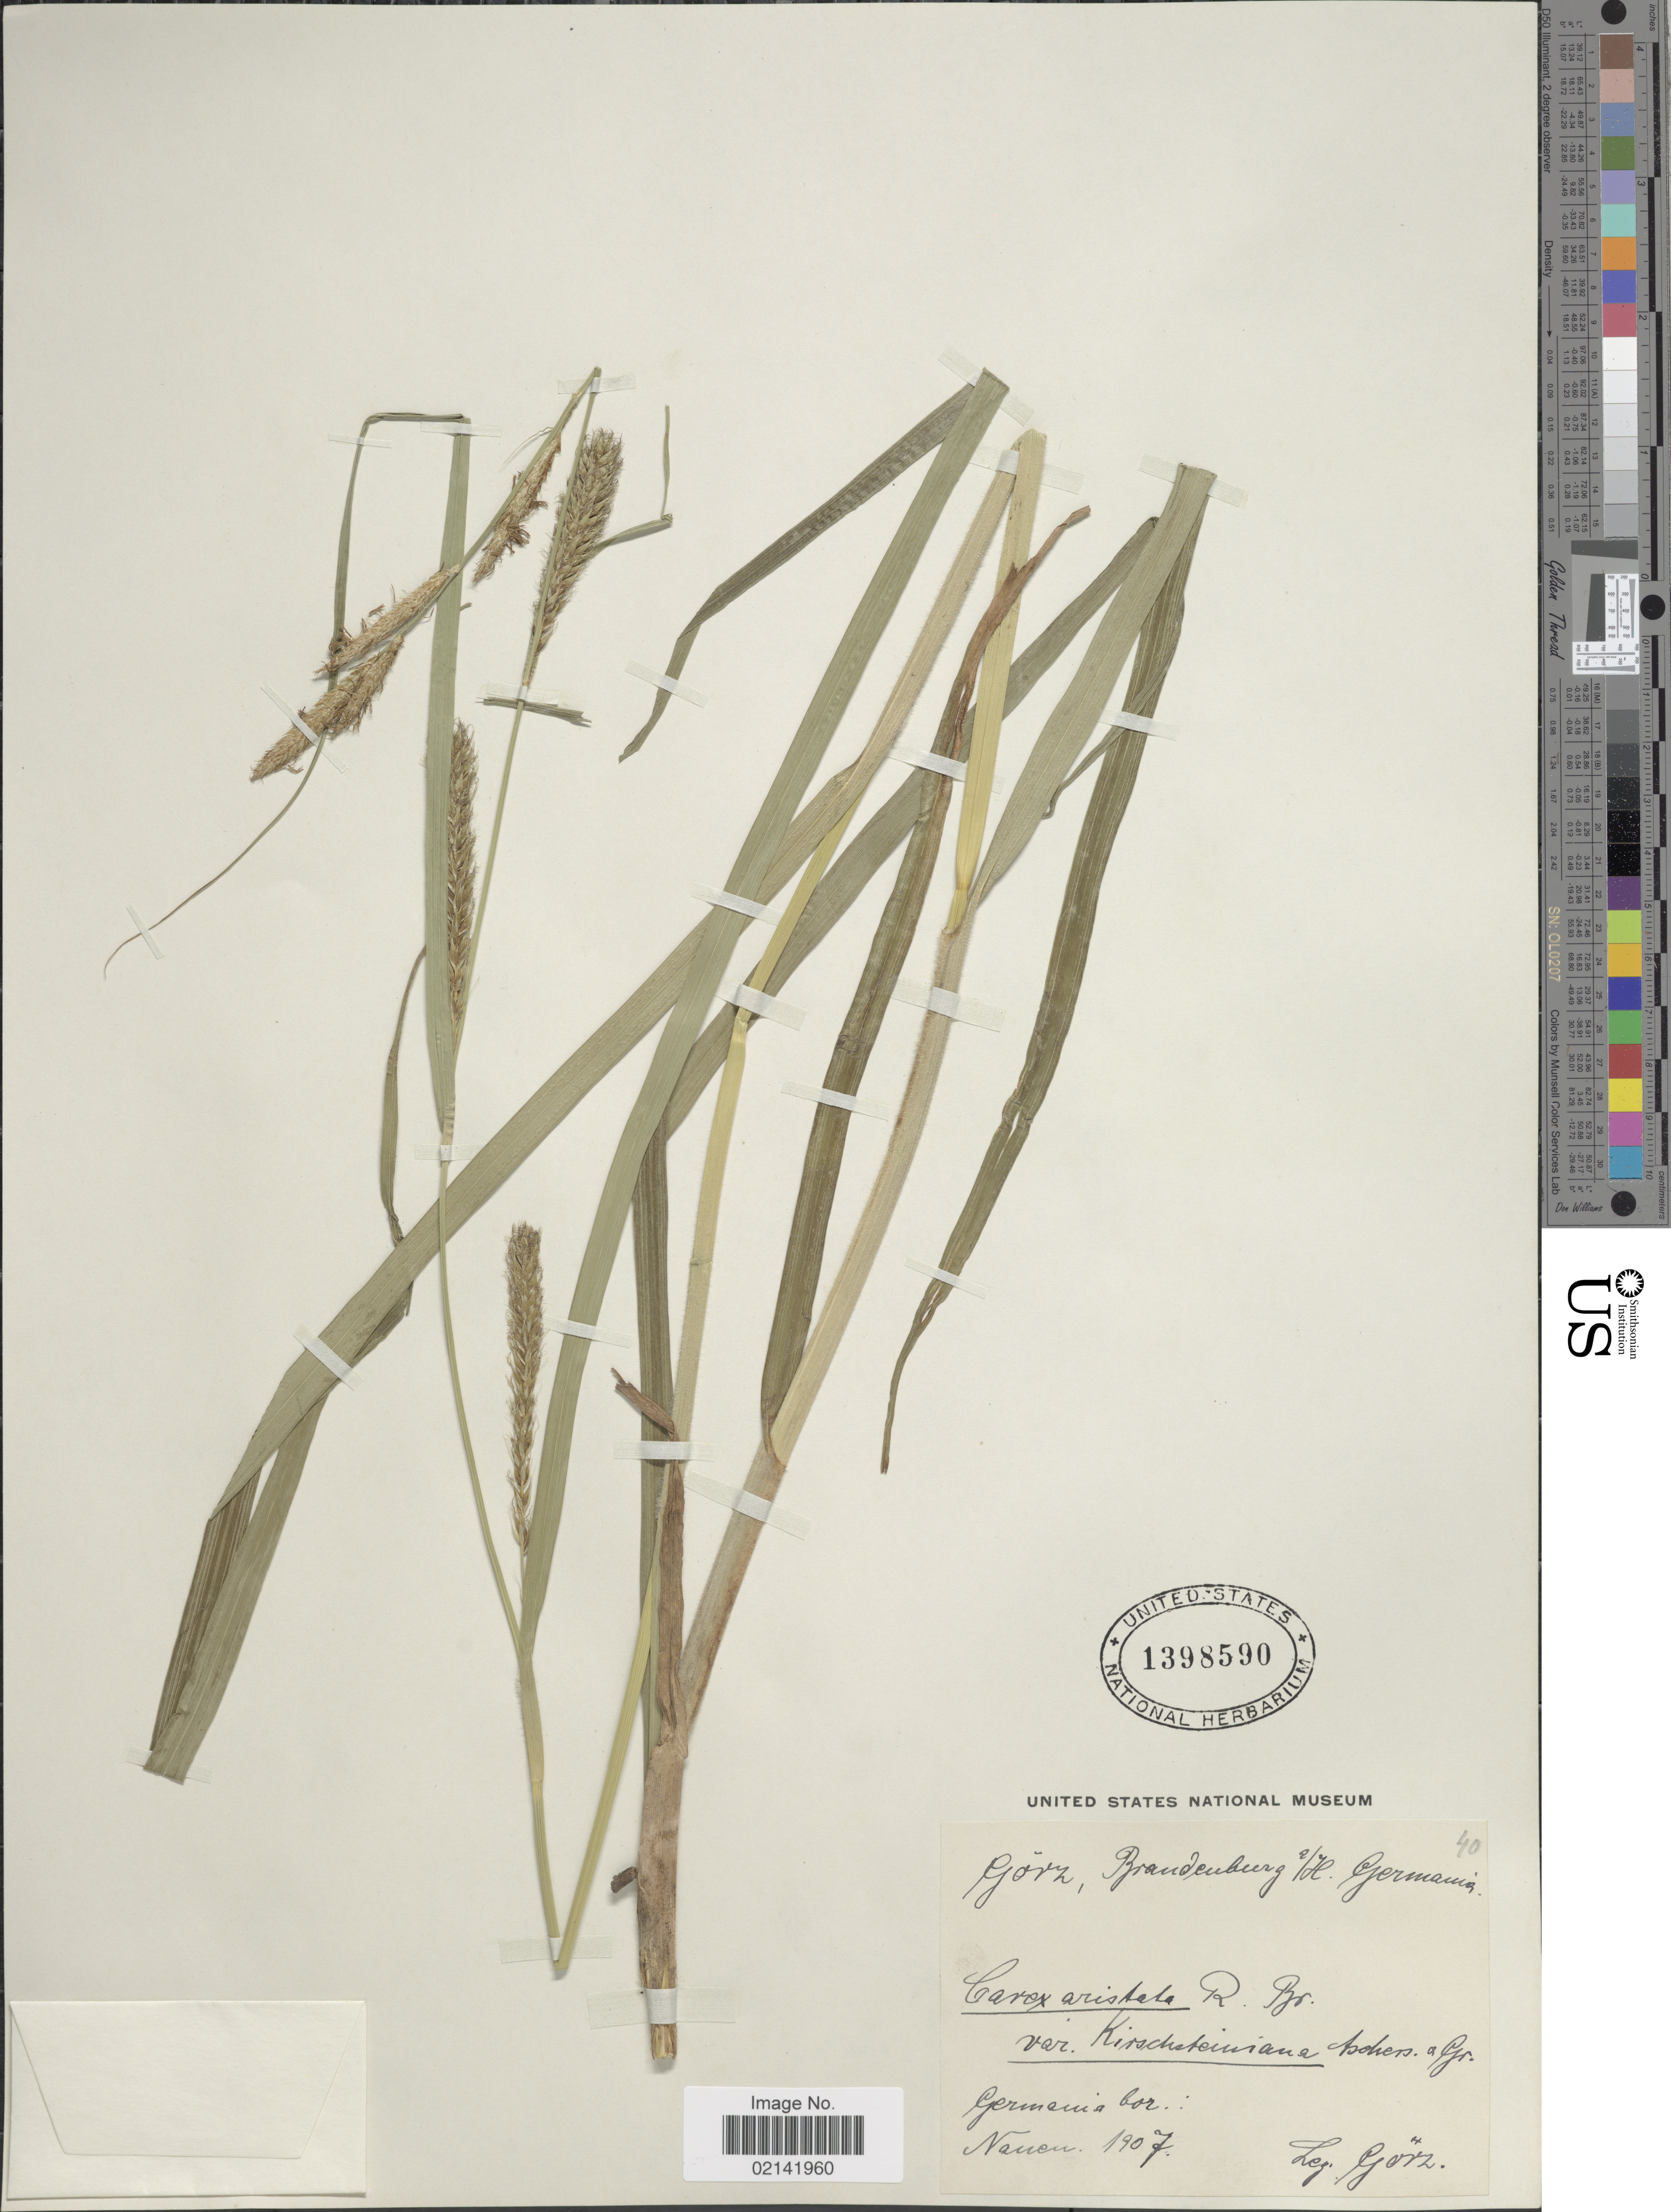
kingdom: Plantae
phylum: Tracheophyta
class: Liliopsida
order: Poales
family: Cyperaceae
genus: Carex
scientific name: Carex atherodes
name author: Spreng.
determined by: Strong, Mark T., (BOT), Smithsonian Institution - National Museum of Natural History (UNITED STATES)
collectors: Gorz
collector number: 40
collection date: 1907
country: Germany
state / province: Brandenburg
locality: Germania. Germania Cor.: Nancun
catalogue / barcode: US 1398590